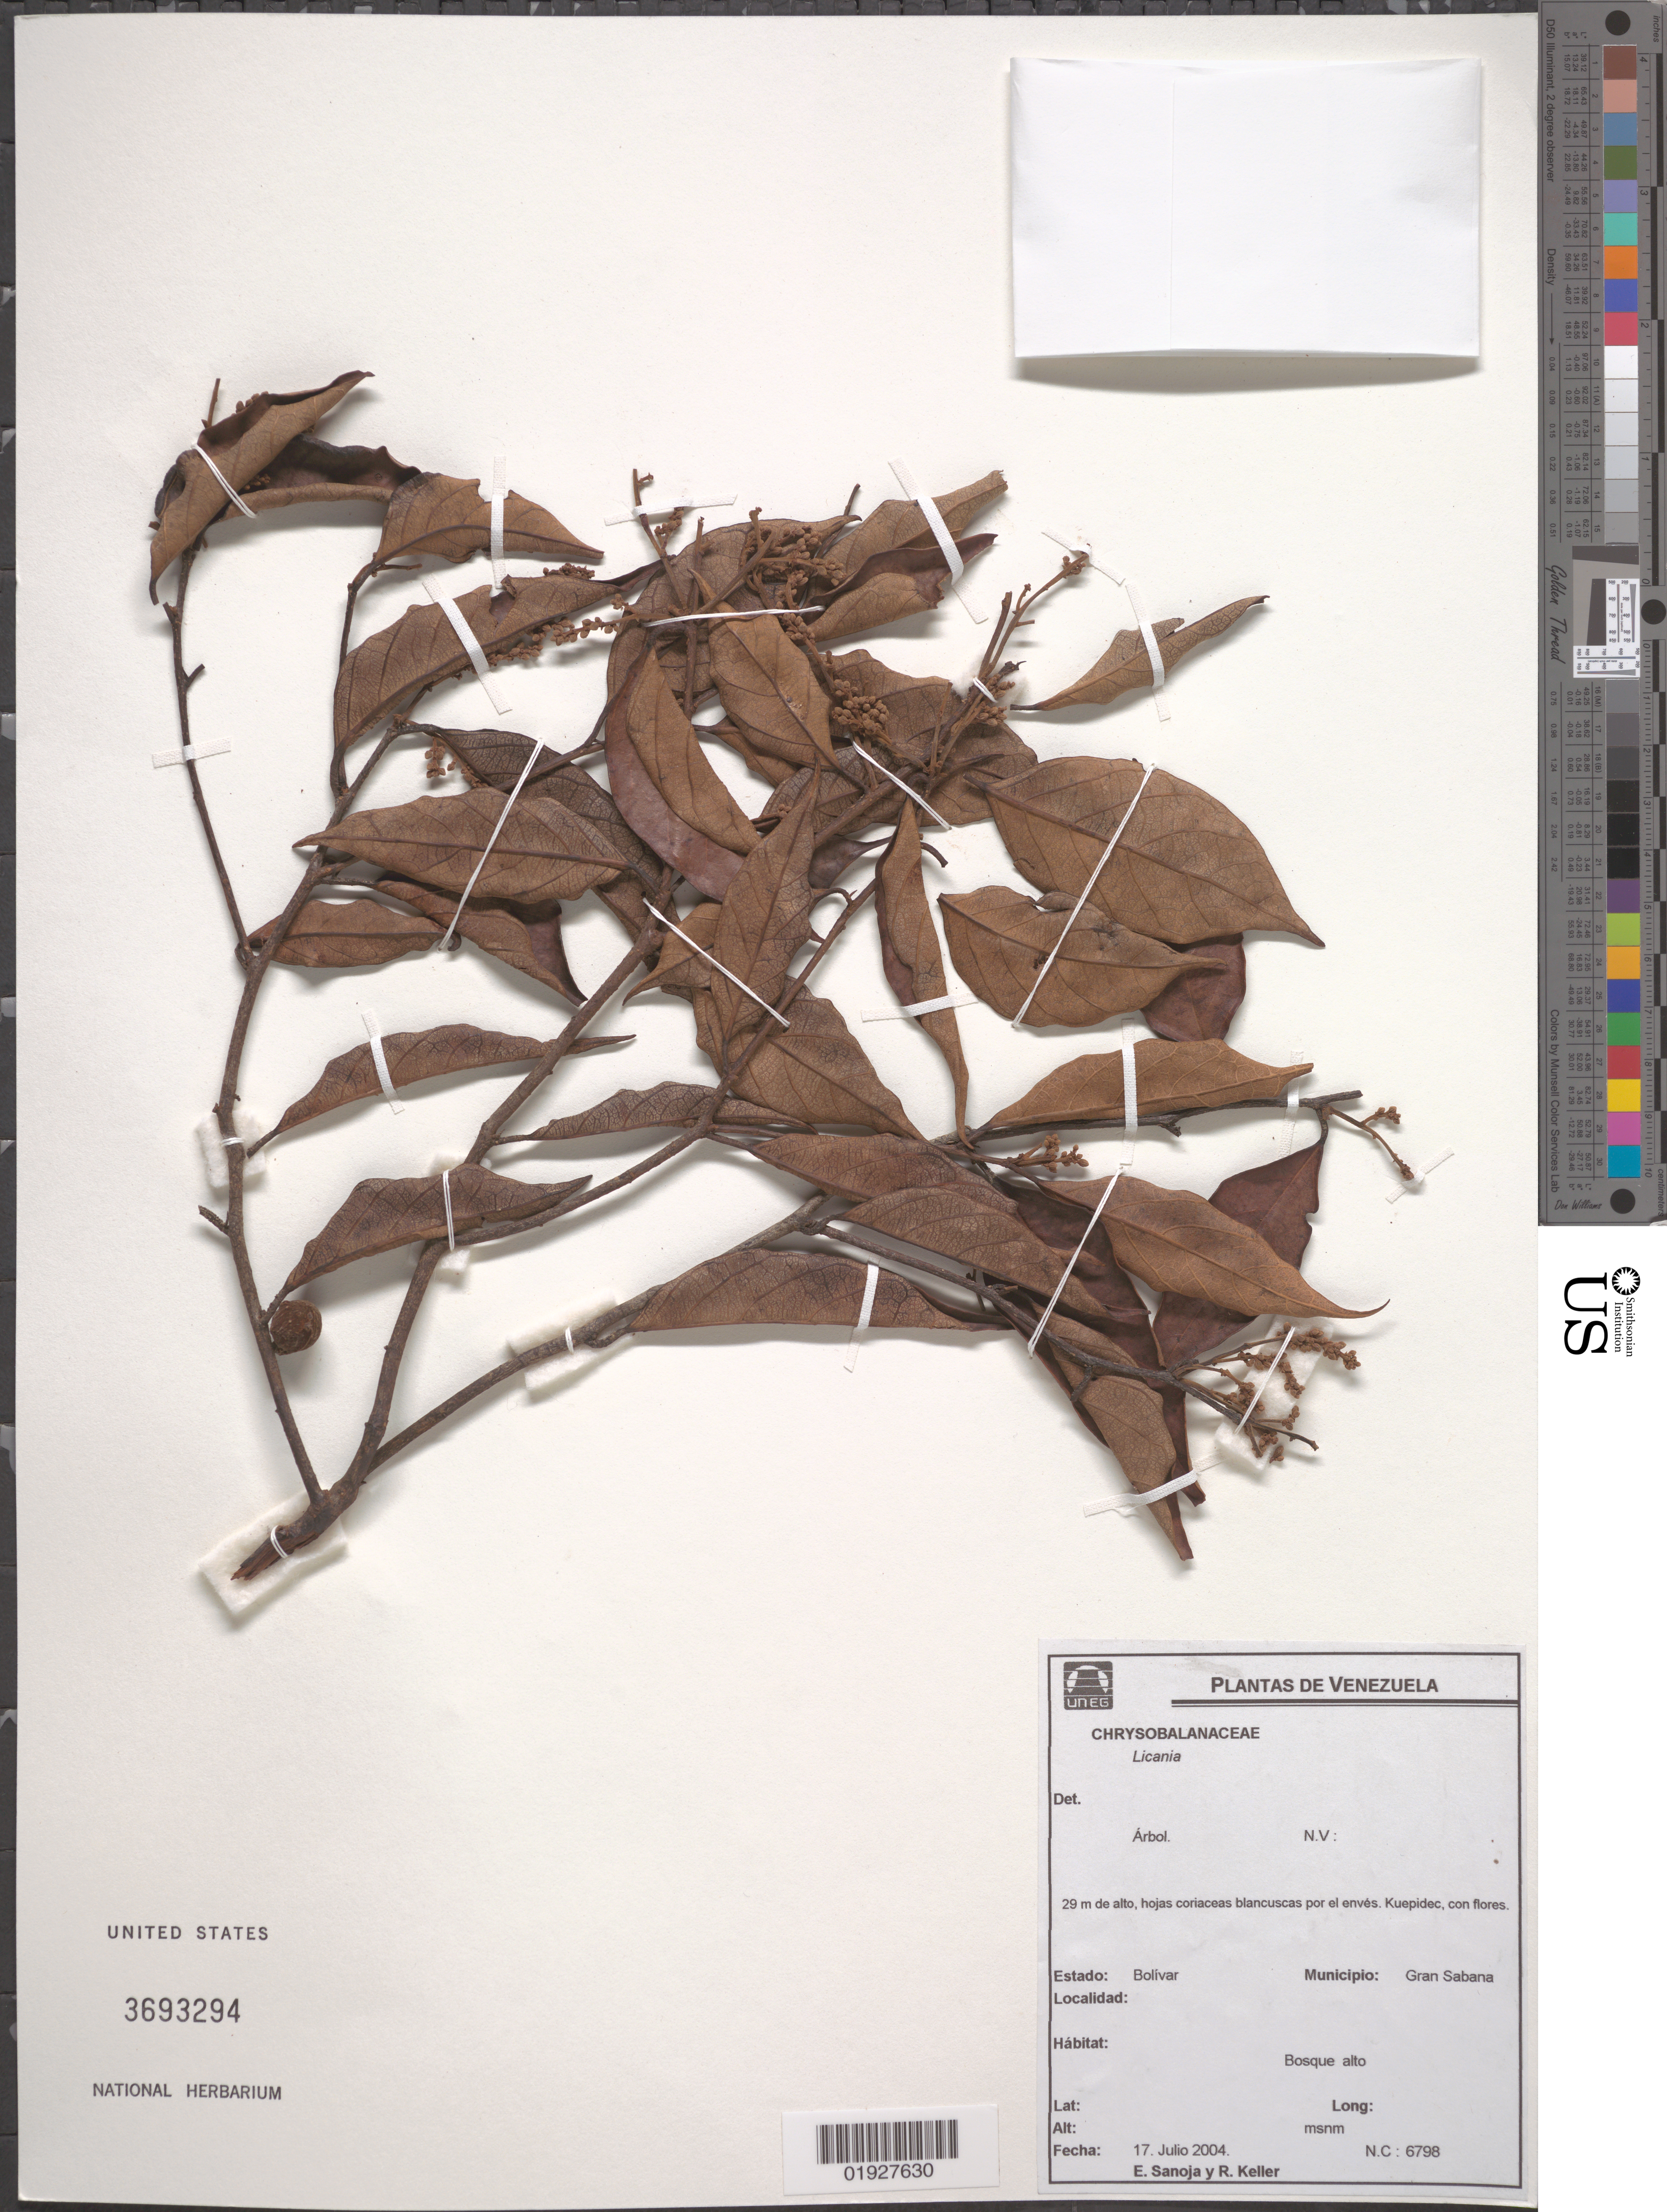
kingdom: Plantae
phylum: Tracheophyta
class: Magnoliopsida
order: Malpighiales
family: Chrysobalanaceae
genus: Licania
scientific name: Licania sp.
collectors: R. Keller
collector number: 6798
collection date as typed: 17 Jul 2004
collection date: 2004-07-17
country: Venezuela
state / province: Bolivar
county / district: Gran Sabana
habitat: Bosque alto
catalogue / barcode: US 3693294